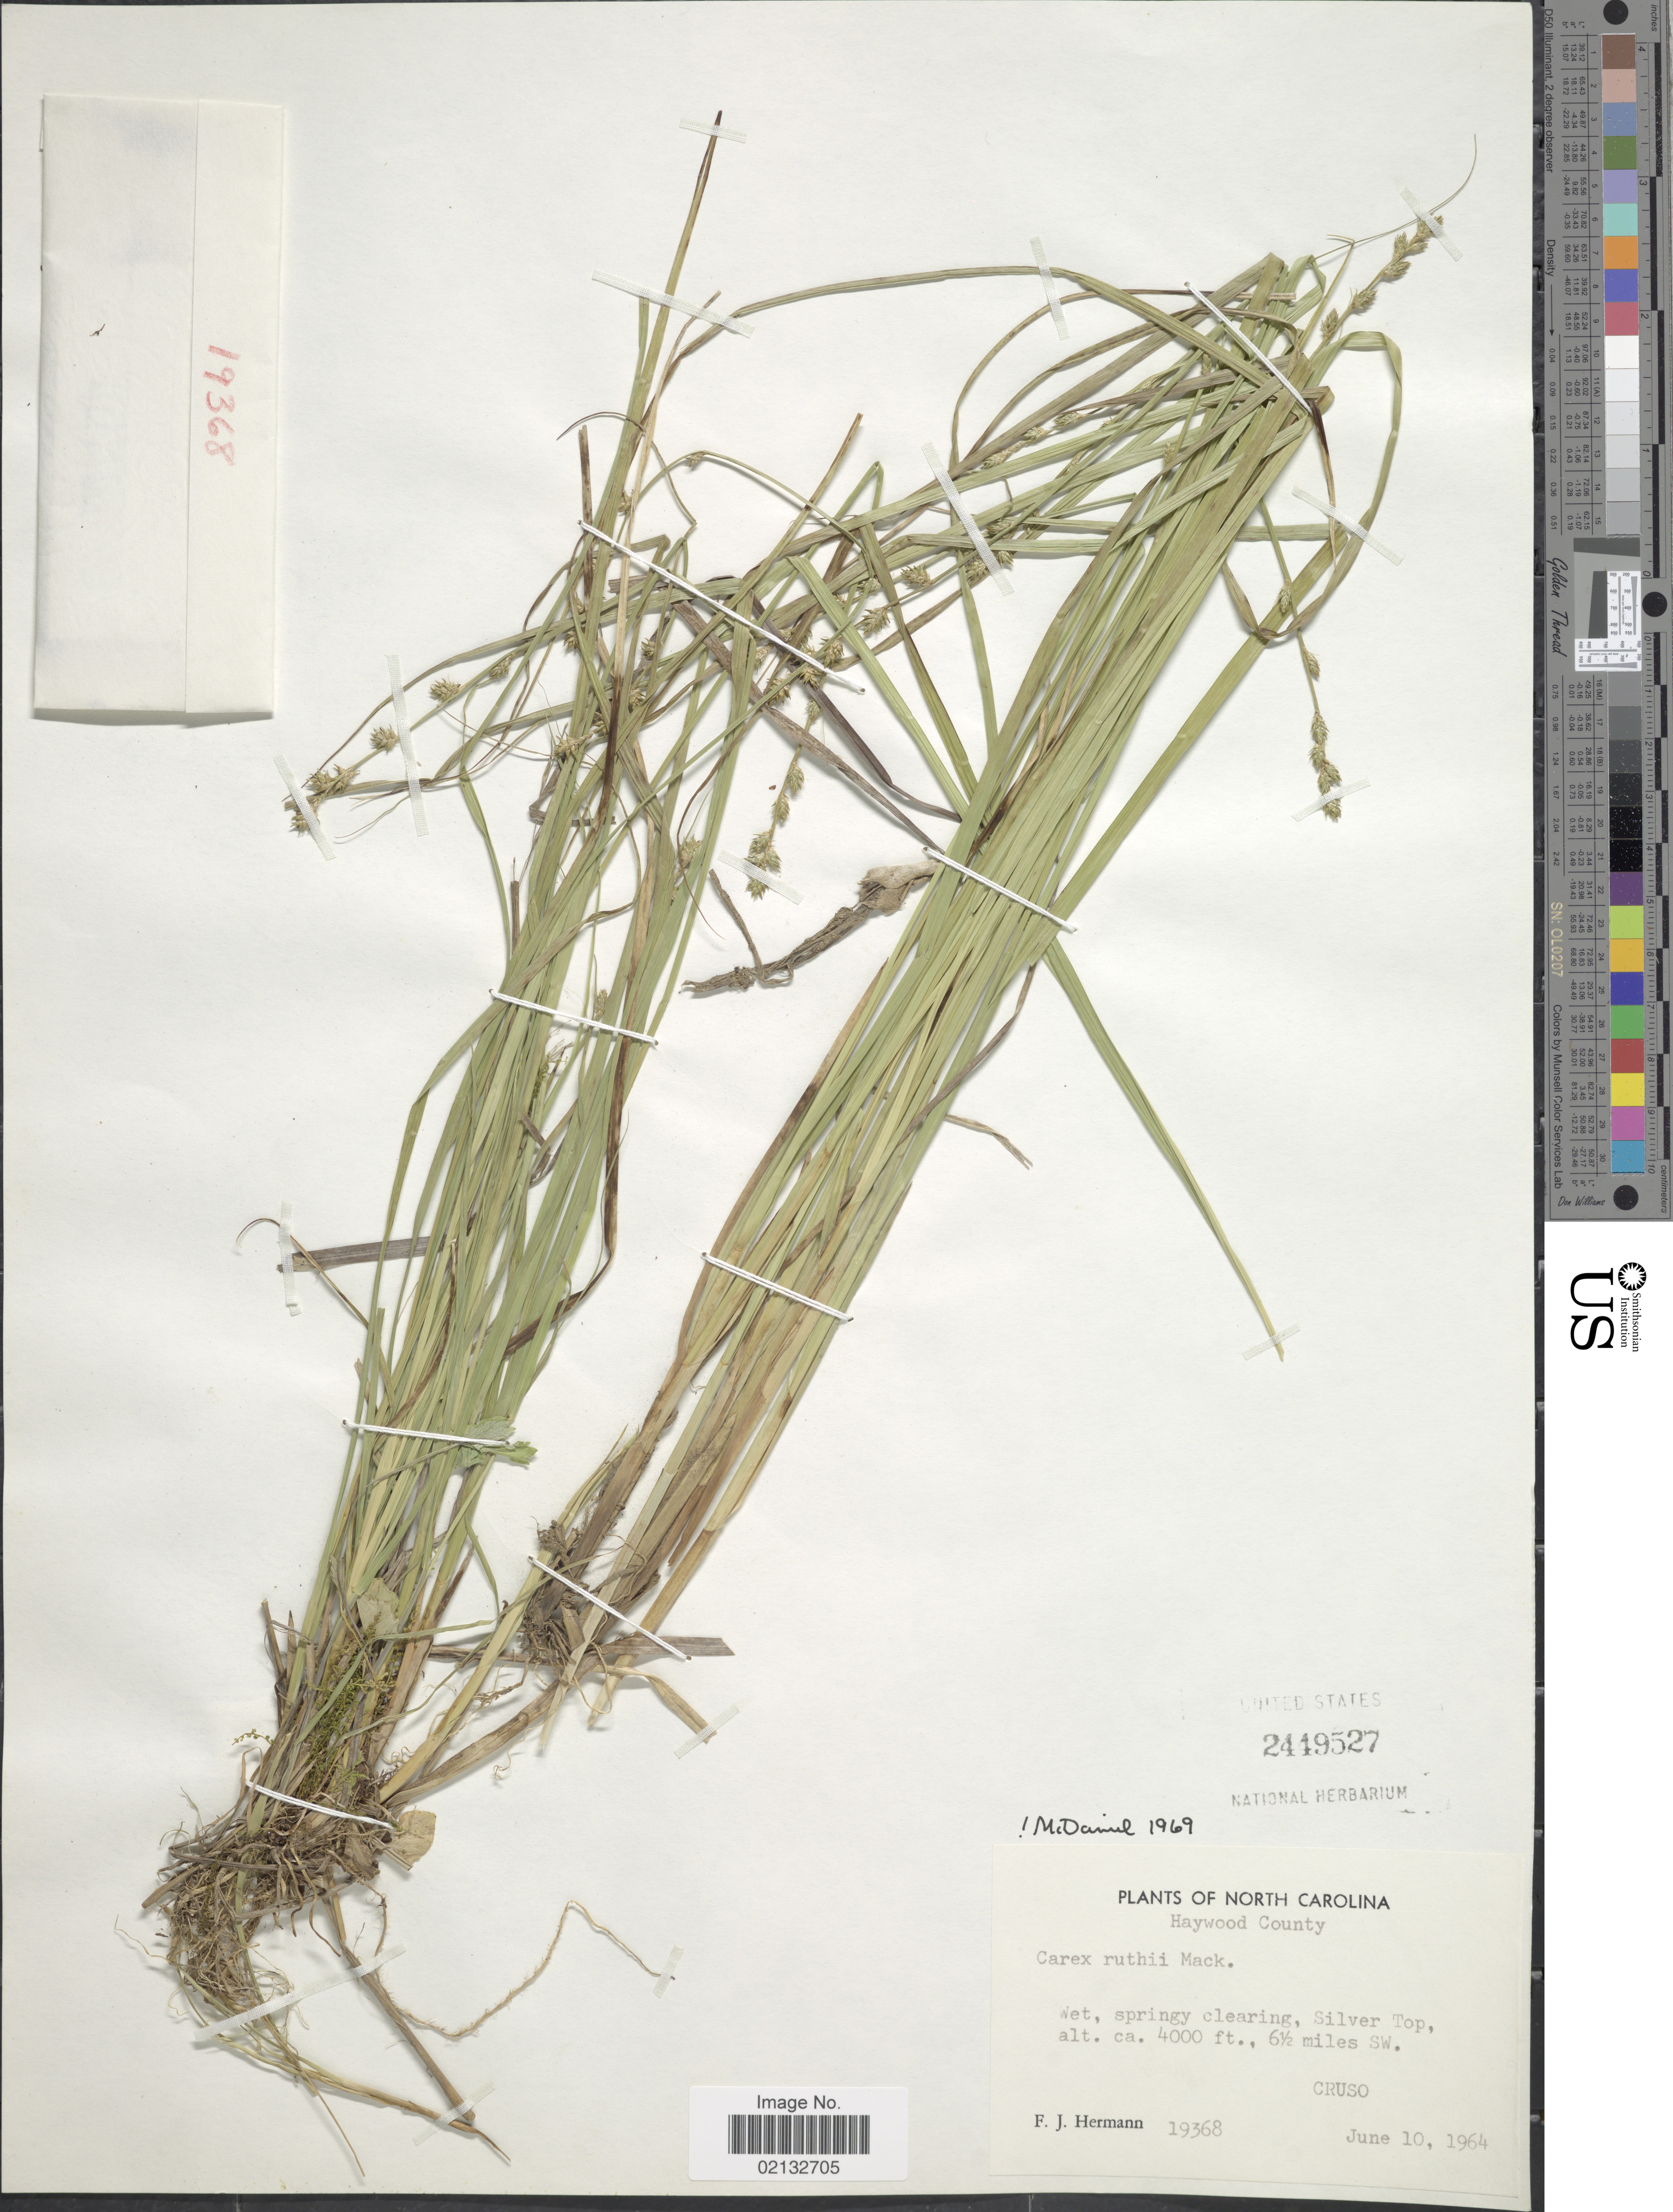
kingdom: Plantae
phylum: Tracheophyta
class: Liliopsida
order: Poales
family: Cyperaceae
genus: Carex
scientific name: Carex ruthii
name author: Mack.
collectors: F. J. Hermann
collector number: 19368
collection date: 1964-06-10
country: United States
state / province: North Carolina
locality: Haywood County. Silver Top, 6 1/2 miles SW. Cruso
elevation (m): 1219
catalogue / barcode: US 2449527